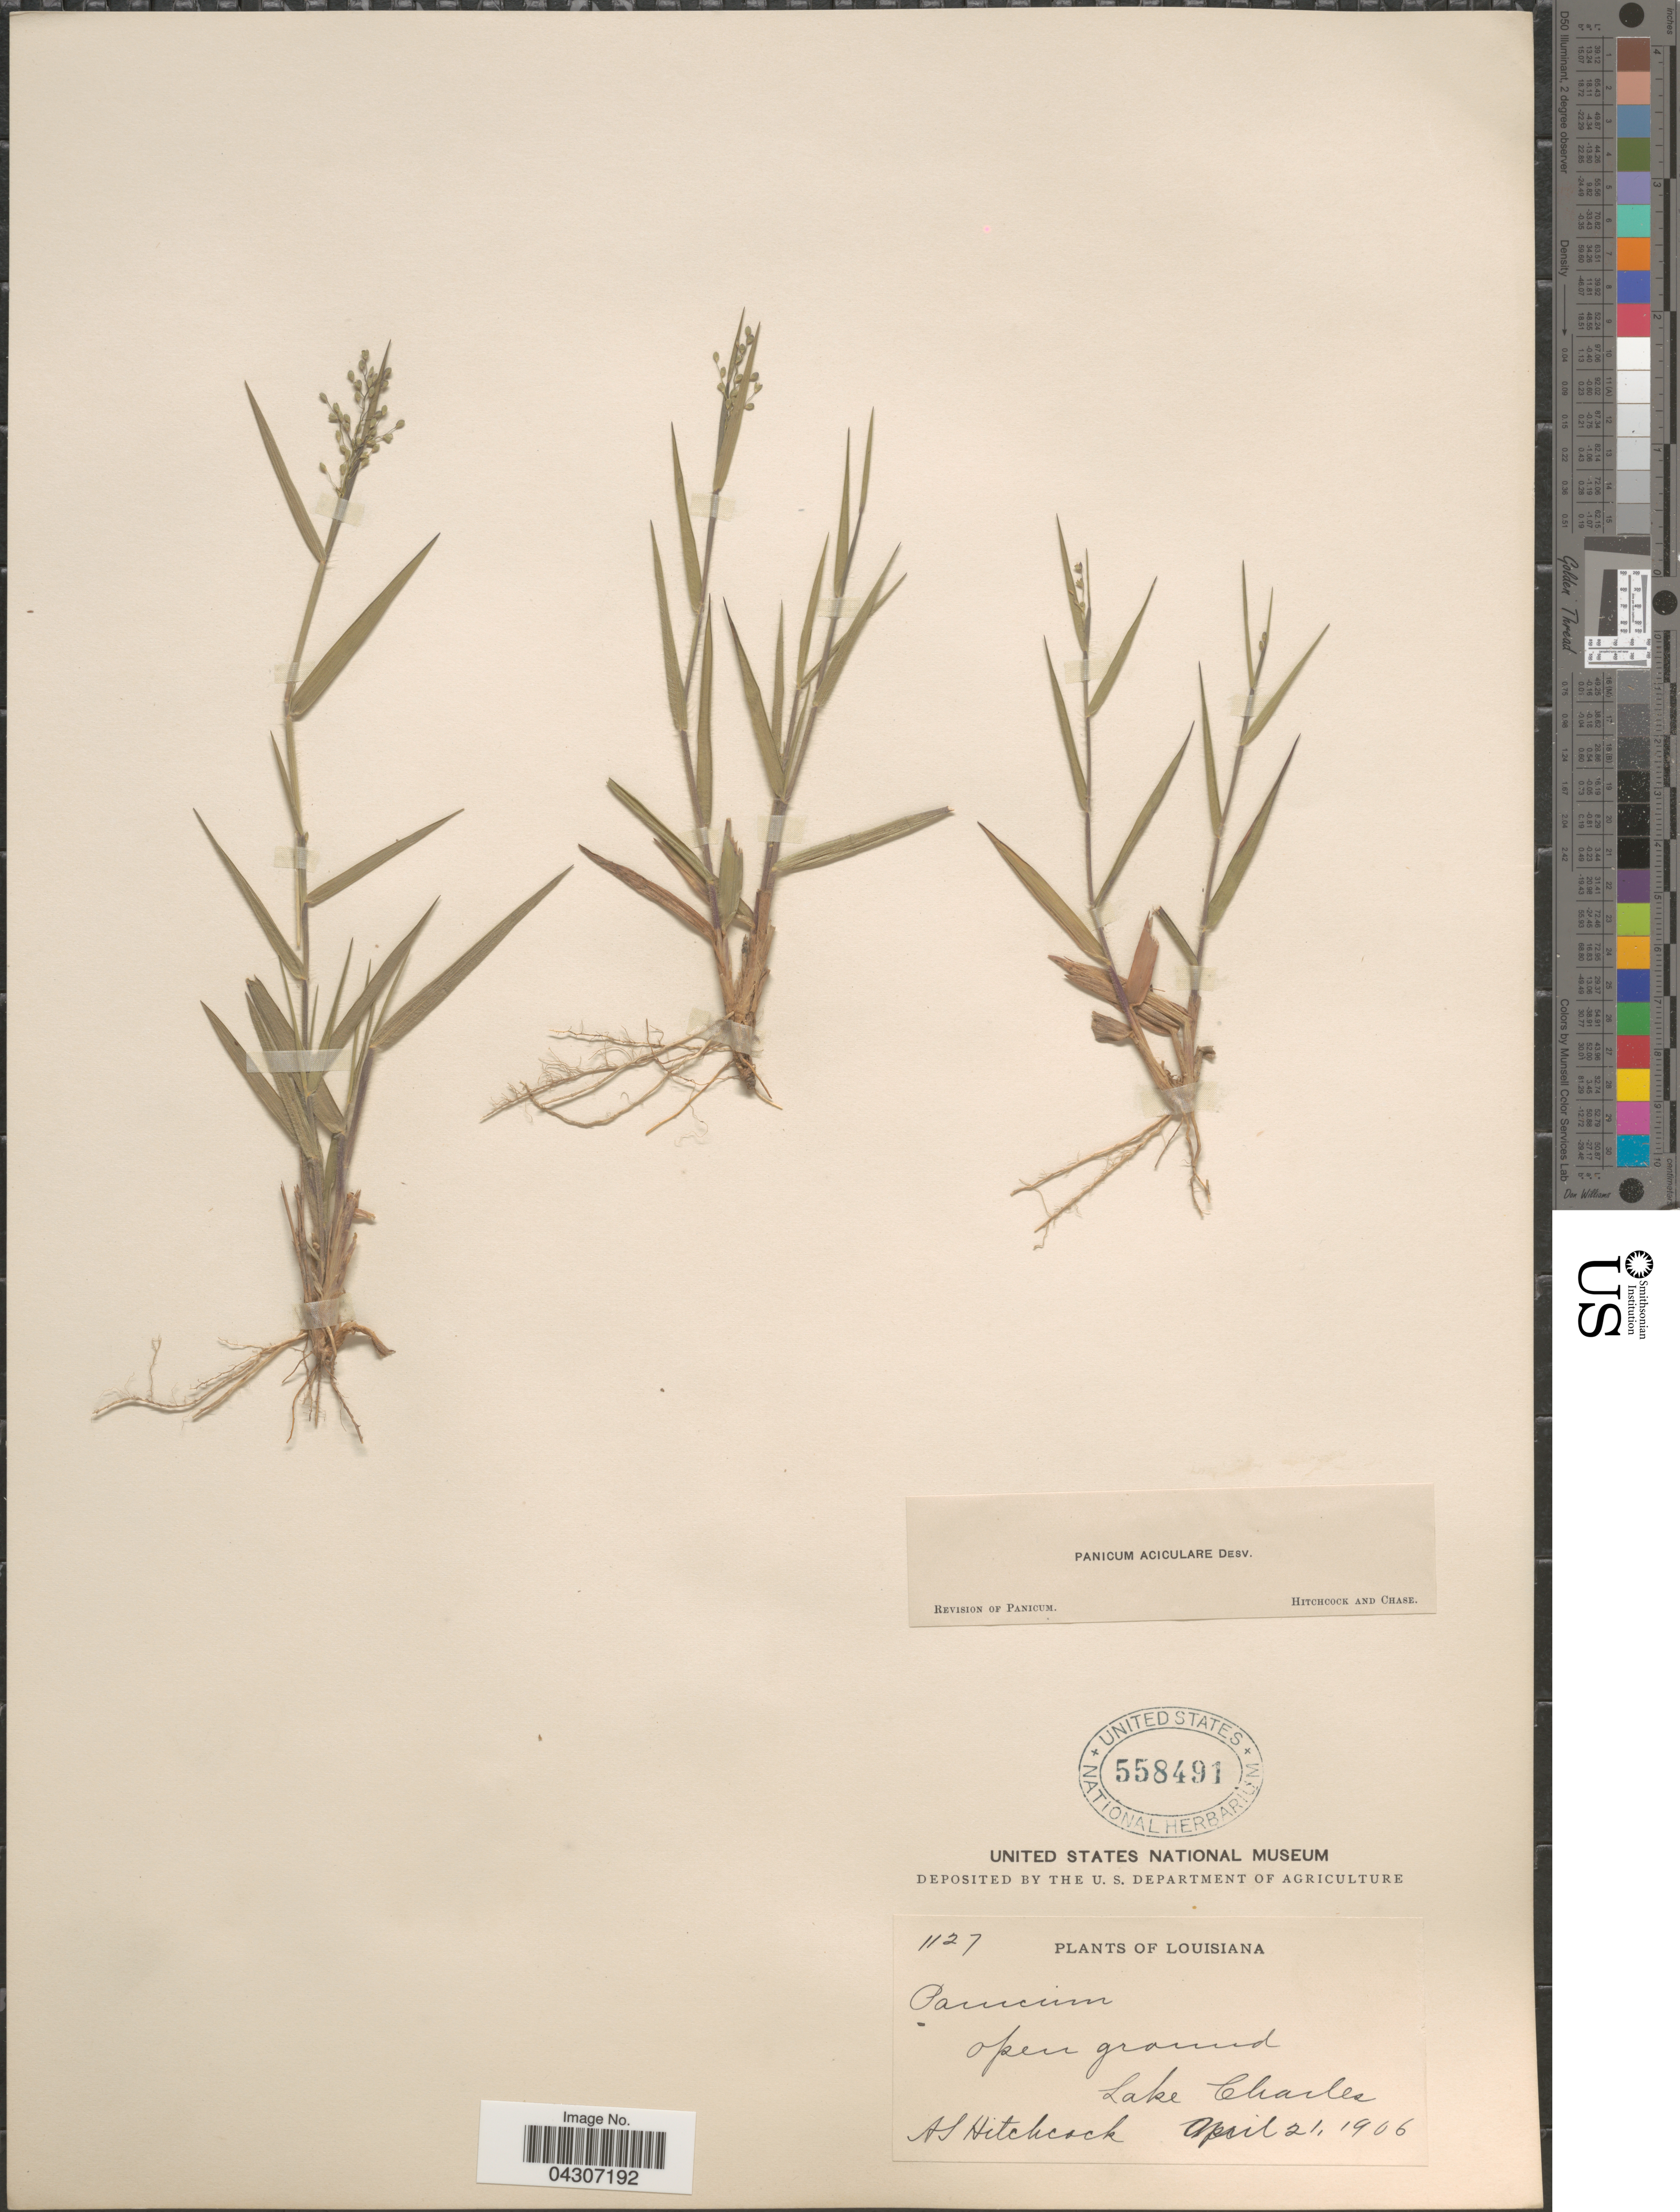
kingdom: Plantae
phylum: Tracheophyta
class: Liliopsida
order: Poales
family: Poaceae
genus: Dichanthelium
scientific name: Dichanthelium aciculare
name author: (Desv. ex Poir.) Gould & C.A. Clark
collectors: A. S. Hitchcock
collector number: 1127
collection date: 1906-04-21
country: United States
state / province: Louisiana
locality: Lake Charles.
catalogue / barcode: US 558491